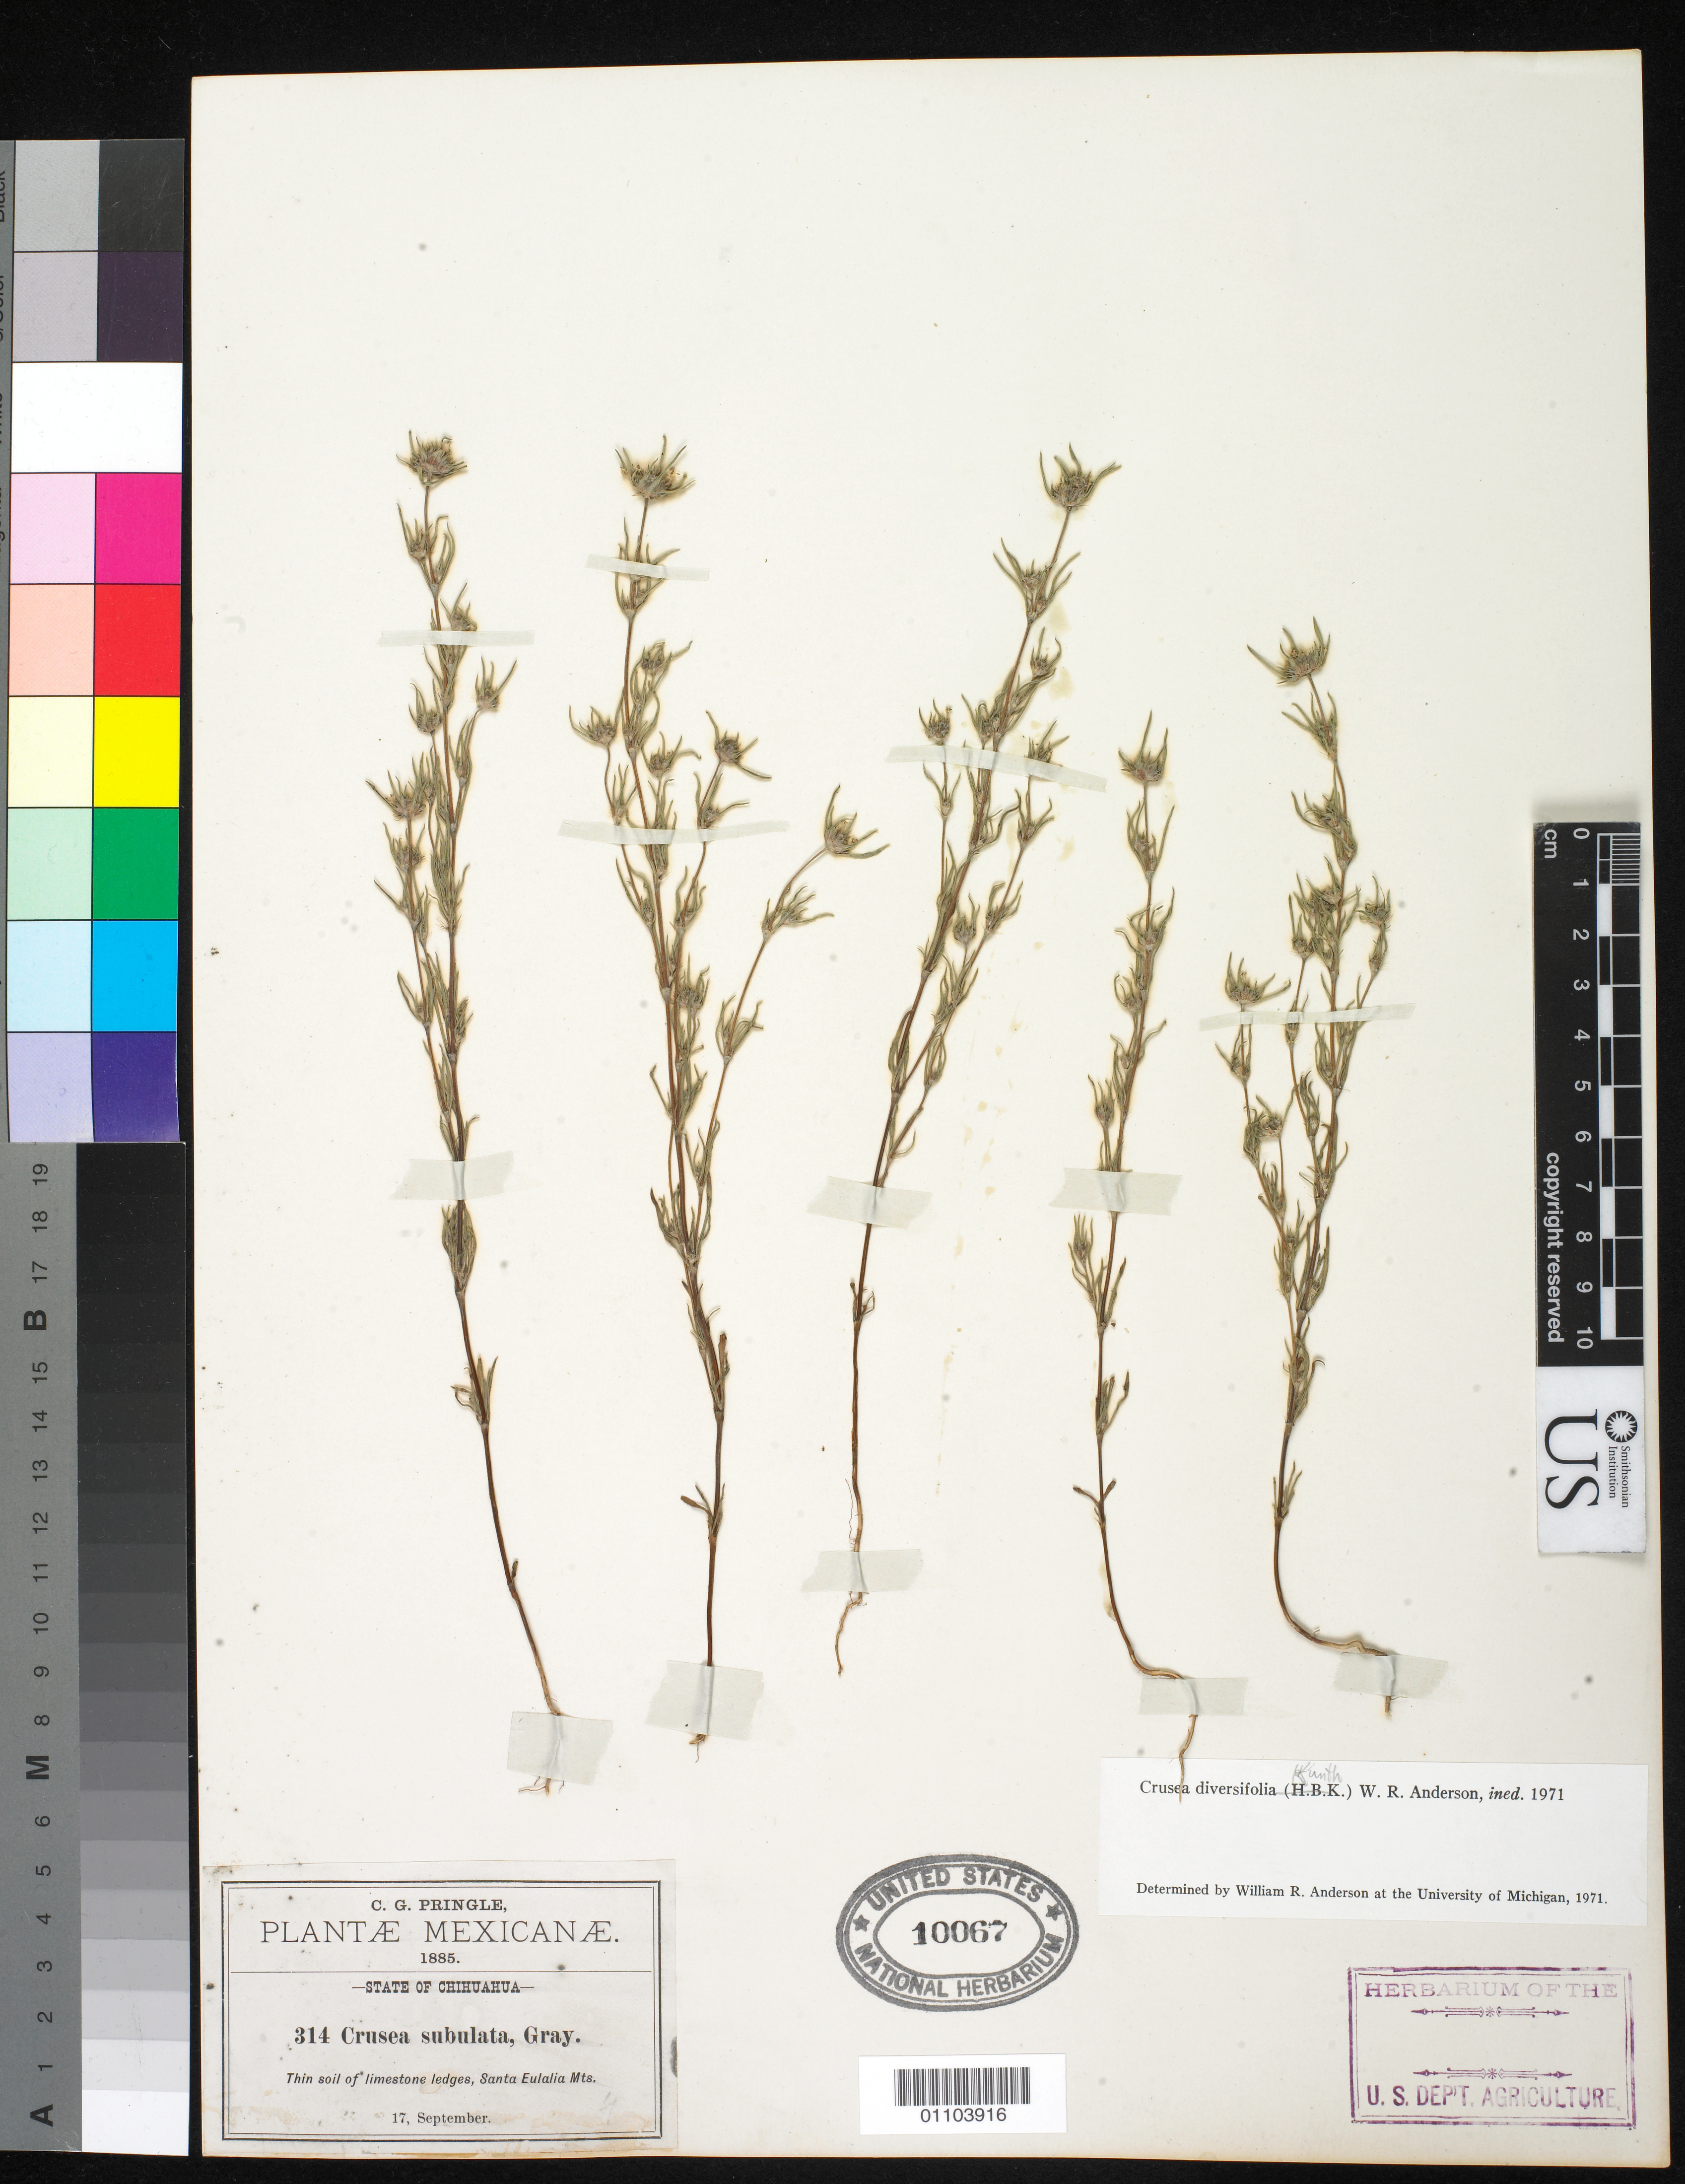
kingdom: Plantae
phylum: Tracheophyta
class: Magnoliopsida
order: Gentianales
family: Rubiaceae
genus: Crusea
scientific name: Crusea diversifolia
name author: (Kunth) W.R. Anderson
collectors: C. G. Pringle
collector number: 314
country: Mexico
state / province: Chihuahua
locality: Santa Eululia Mts.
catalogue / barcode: US 10067